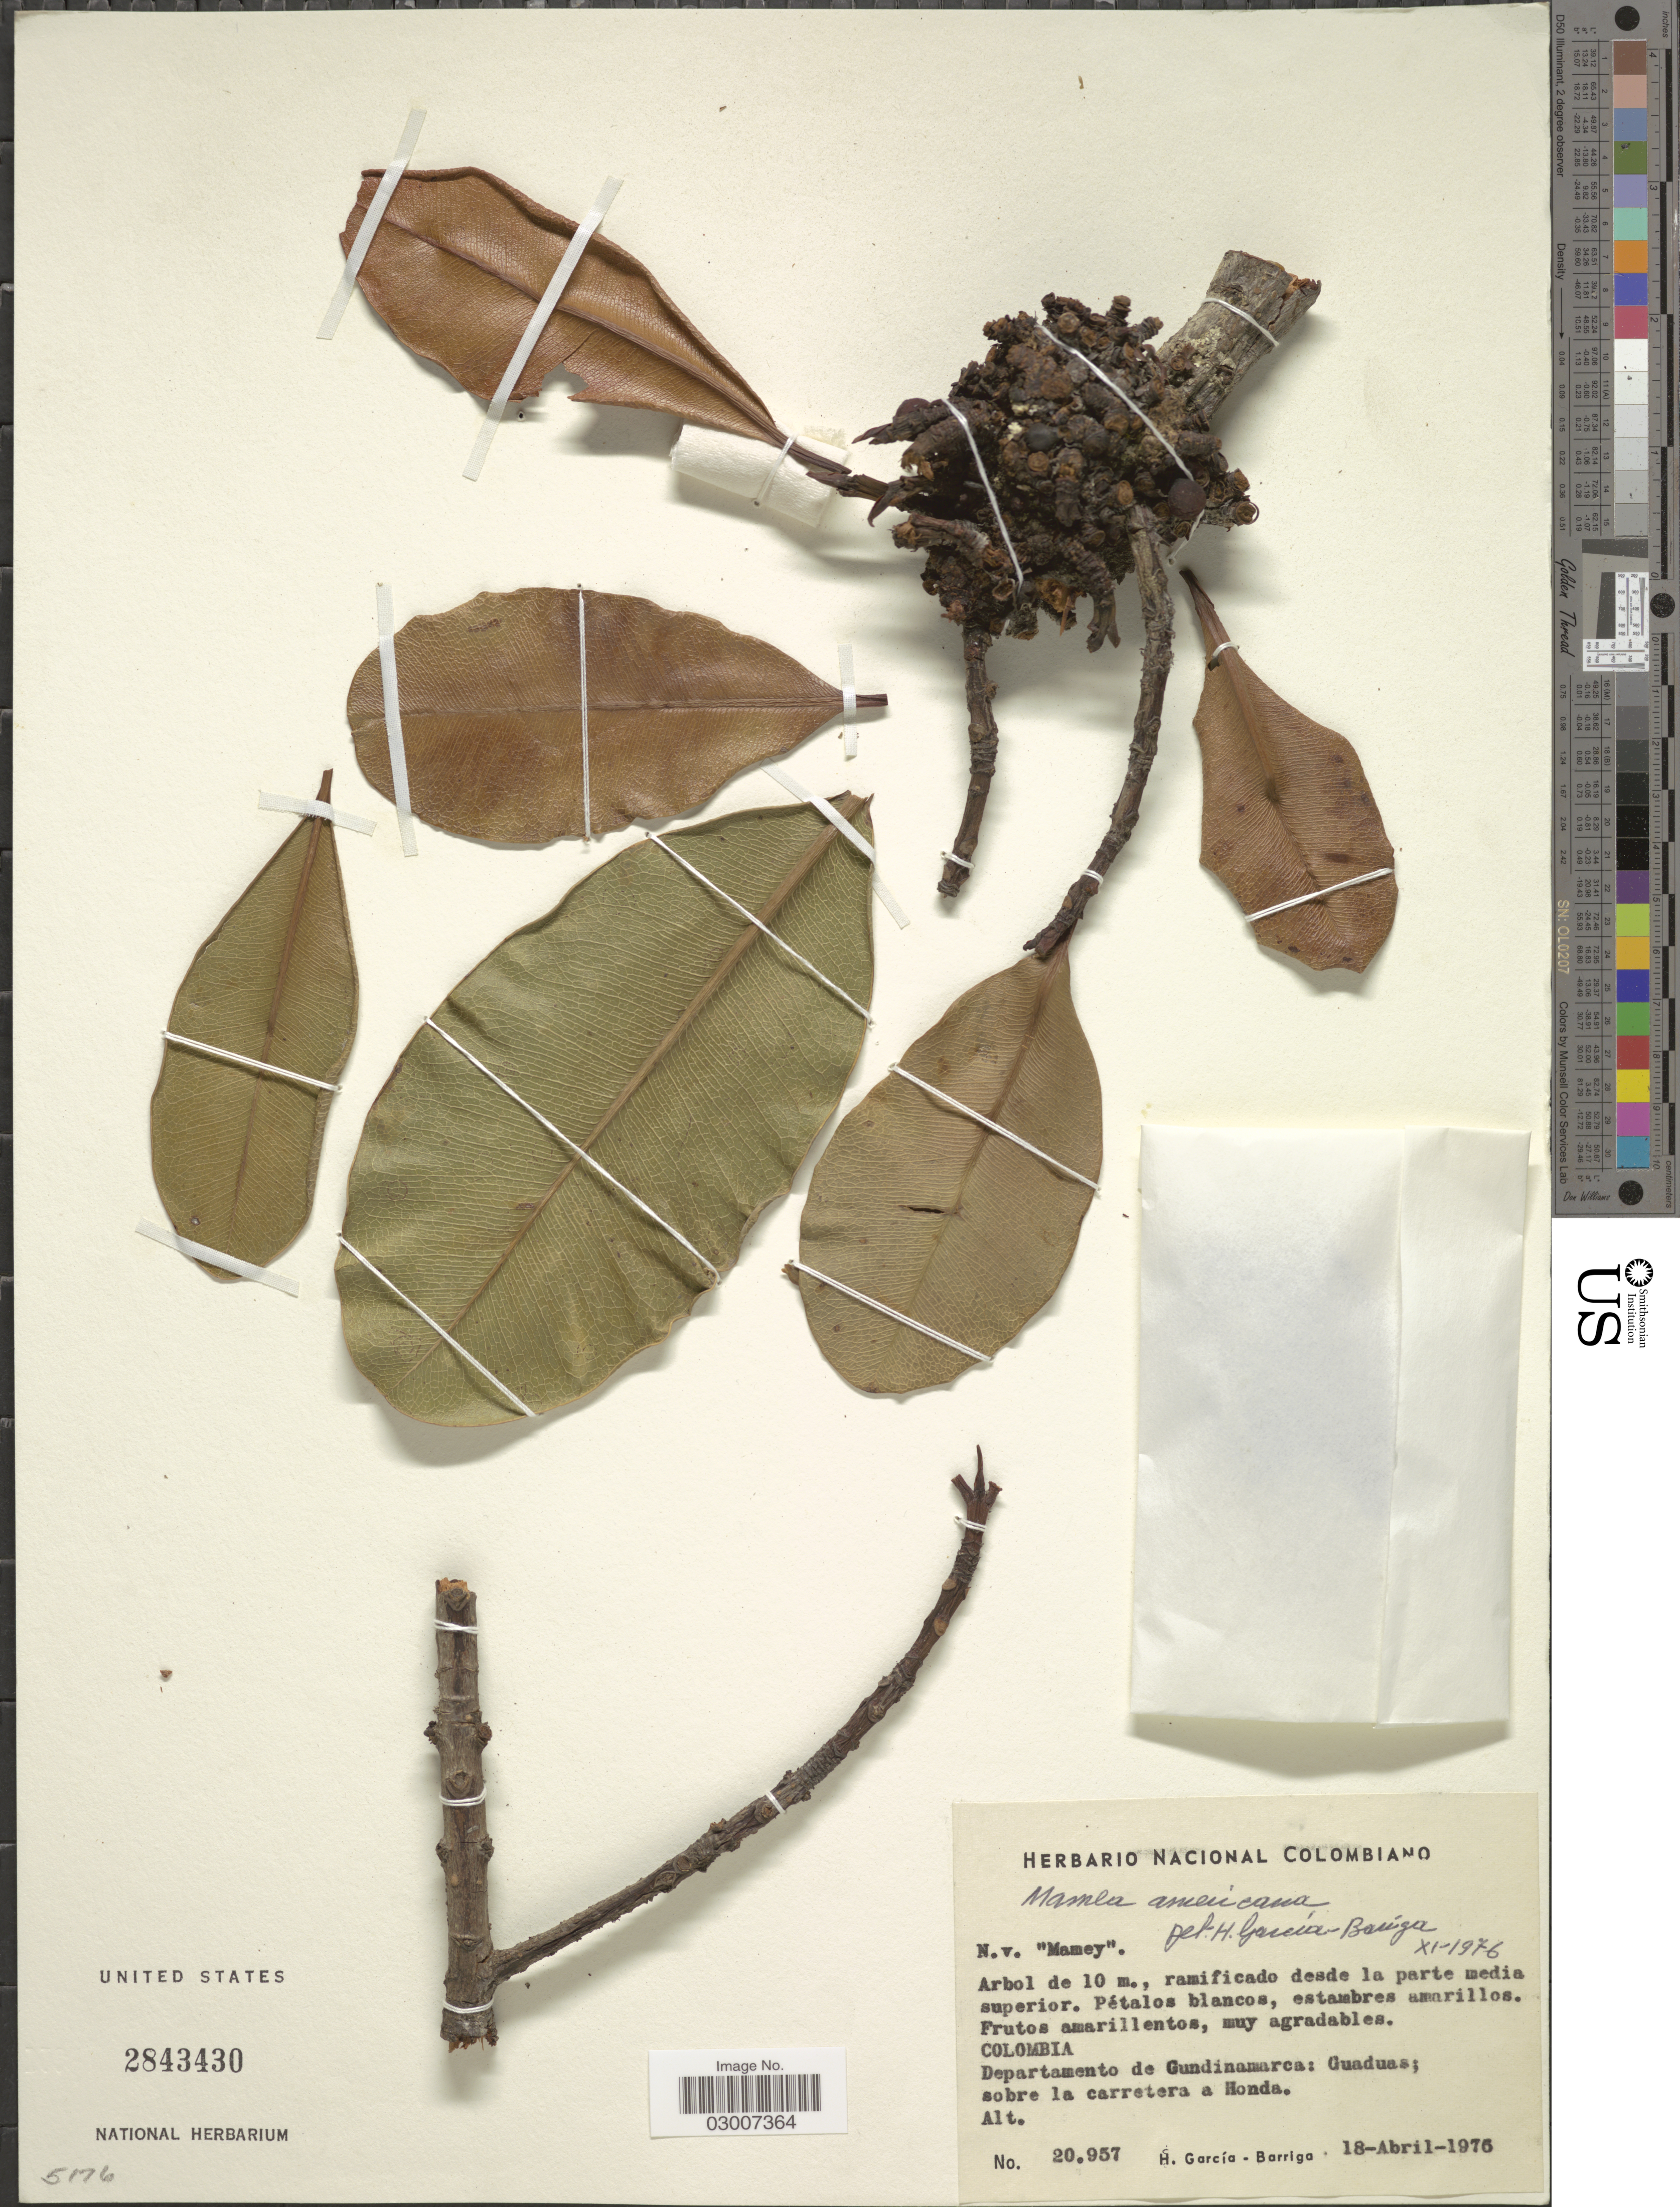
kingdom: Plantae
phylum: Tracheophyta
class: Magnoliopsida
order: Malpighiales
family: Calophyllaceae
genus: Mammea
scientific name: Mammea americana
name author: L.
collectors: H. García Barriga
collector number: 20957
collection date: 1975-04-18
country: Colombia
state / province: Cundinamarca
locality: Departamento de Cundinamarca: Guaduas; sobre la carretera a Honda.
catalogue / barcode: US 2843430